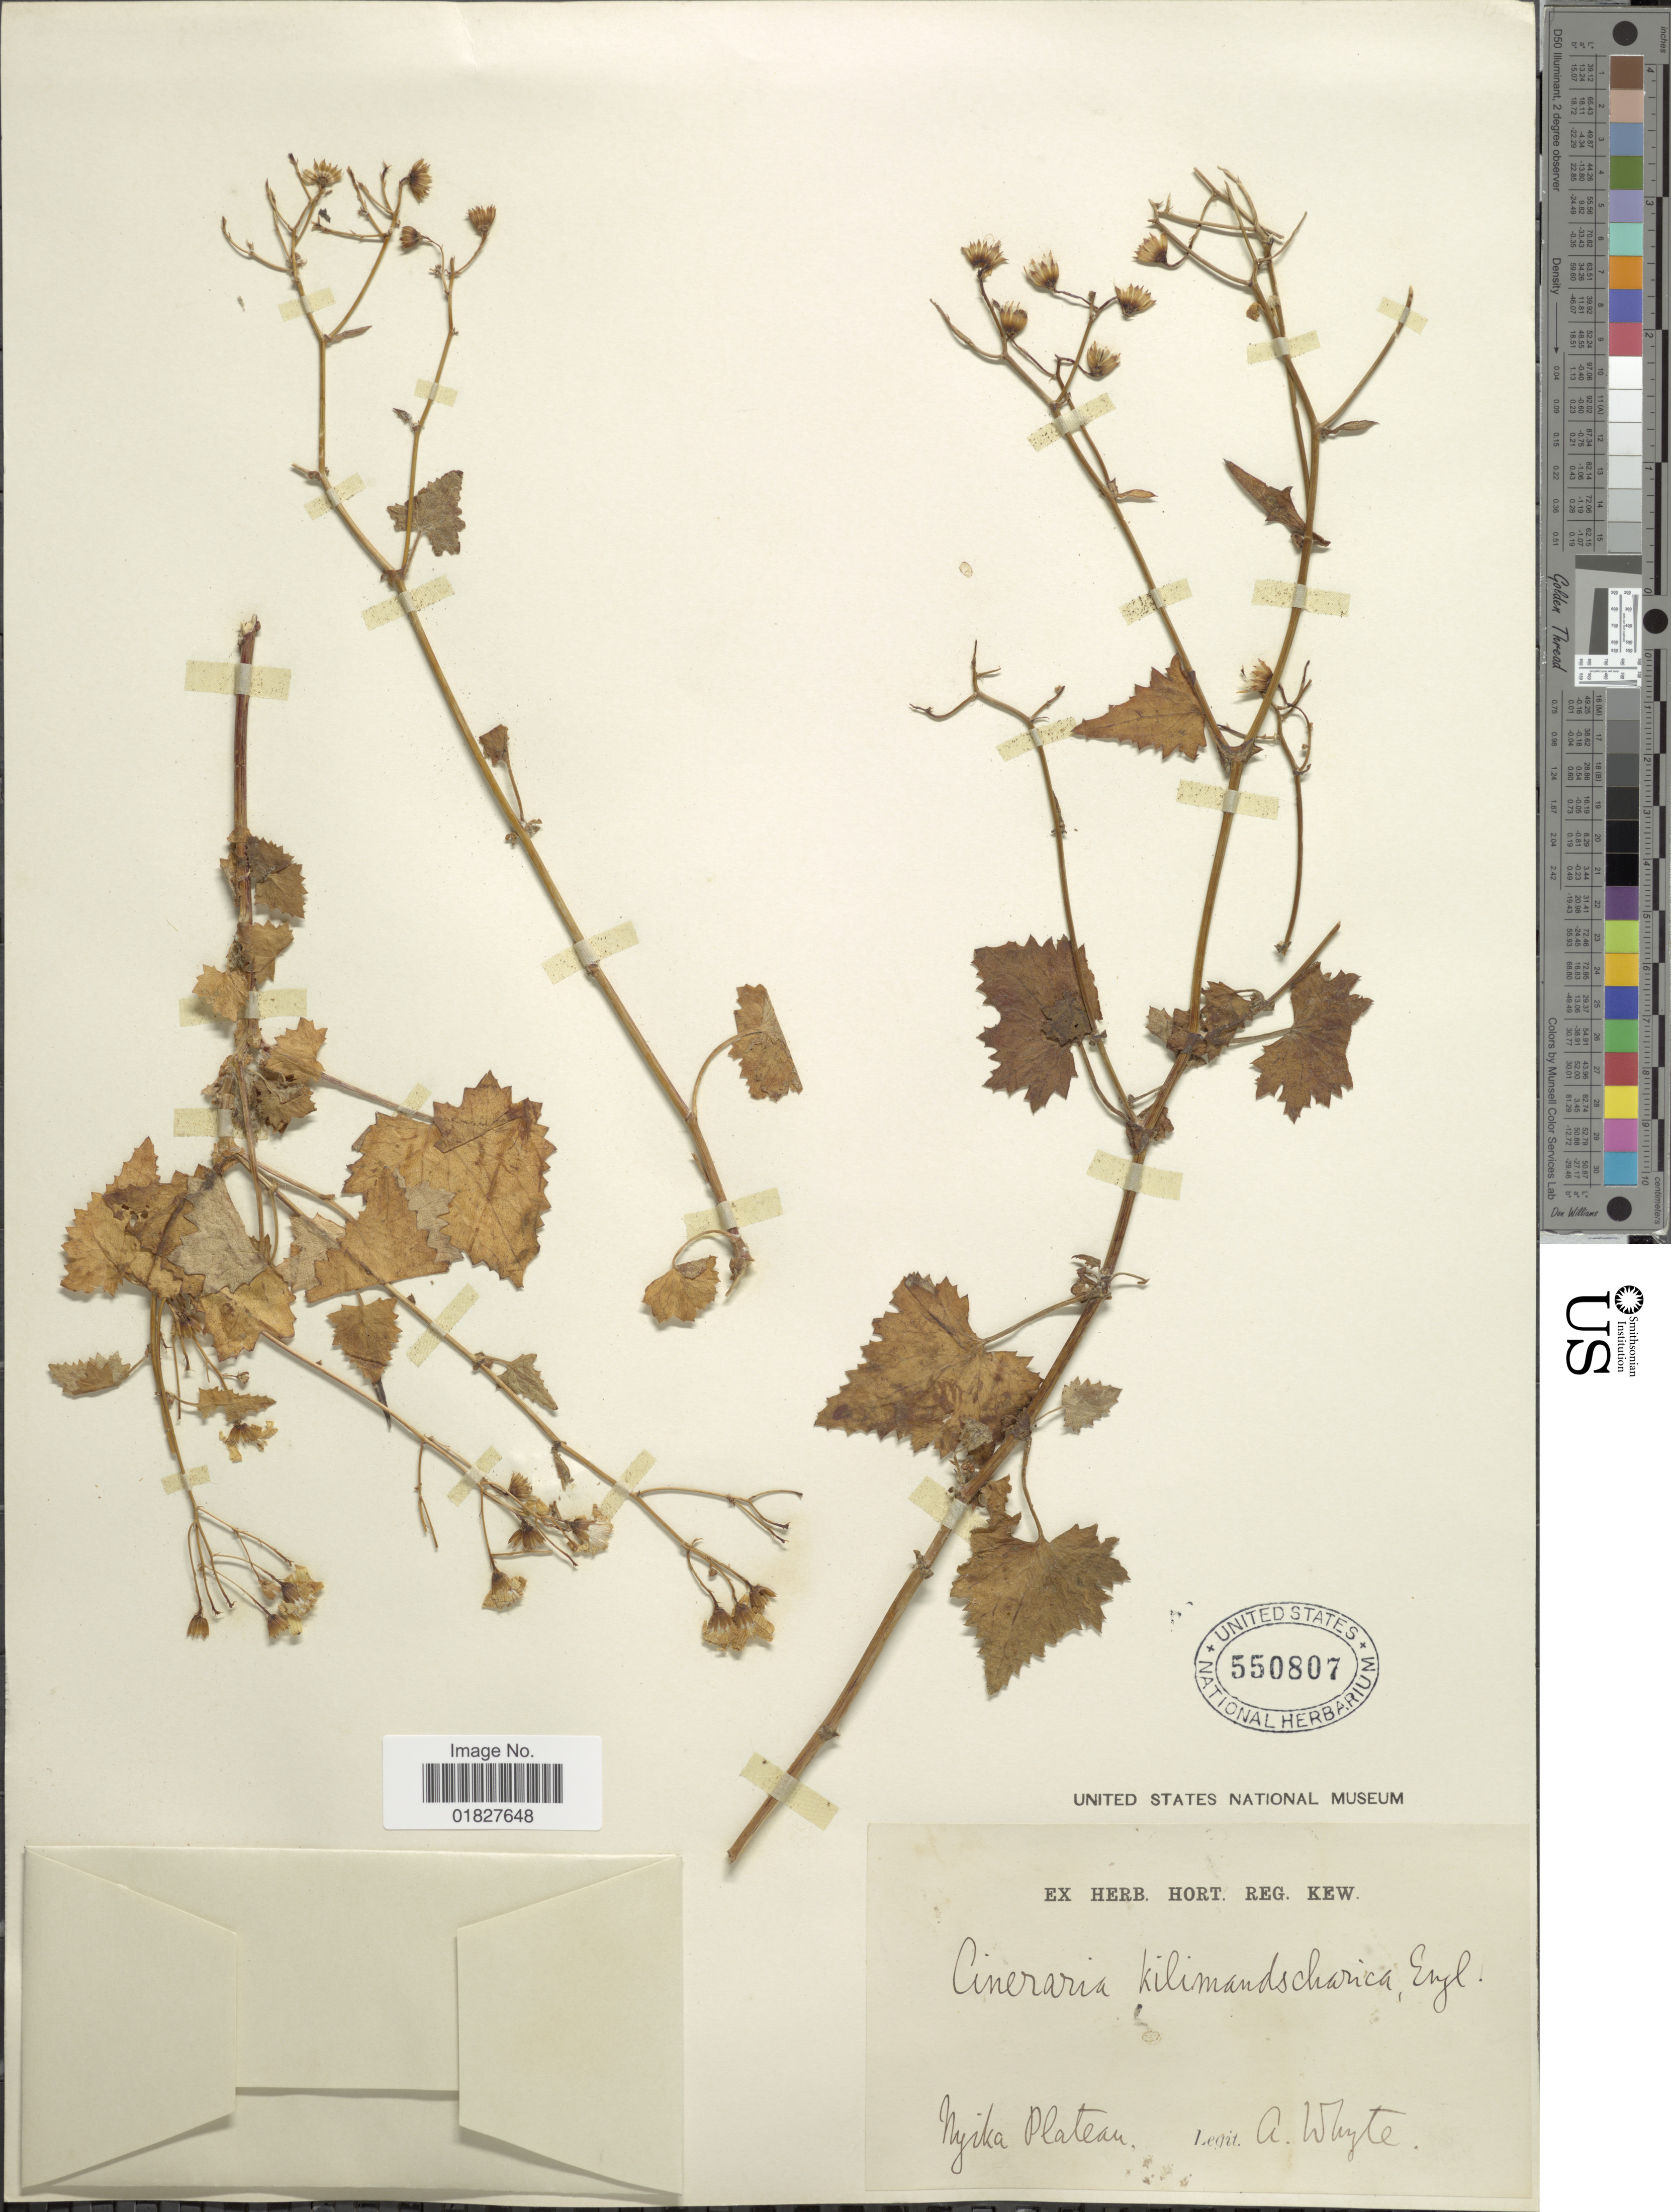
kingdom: Plantae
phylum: Tracheophyta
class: Magnoliopsida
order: Asterales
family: Asteraceae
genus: Cineraria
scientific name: Cineraria deltoidea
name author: Sond.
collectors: A. Whyte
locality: Nyika Plateau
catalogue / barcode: US 550807